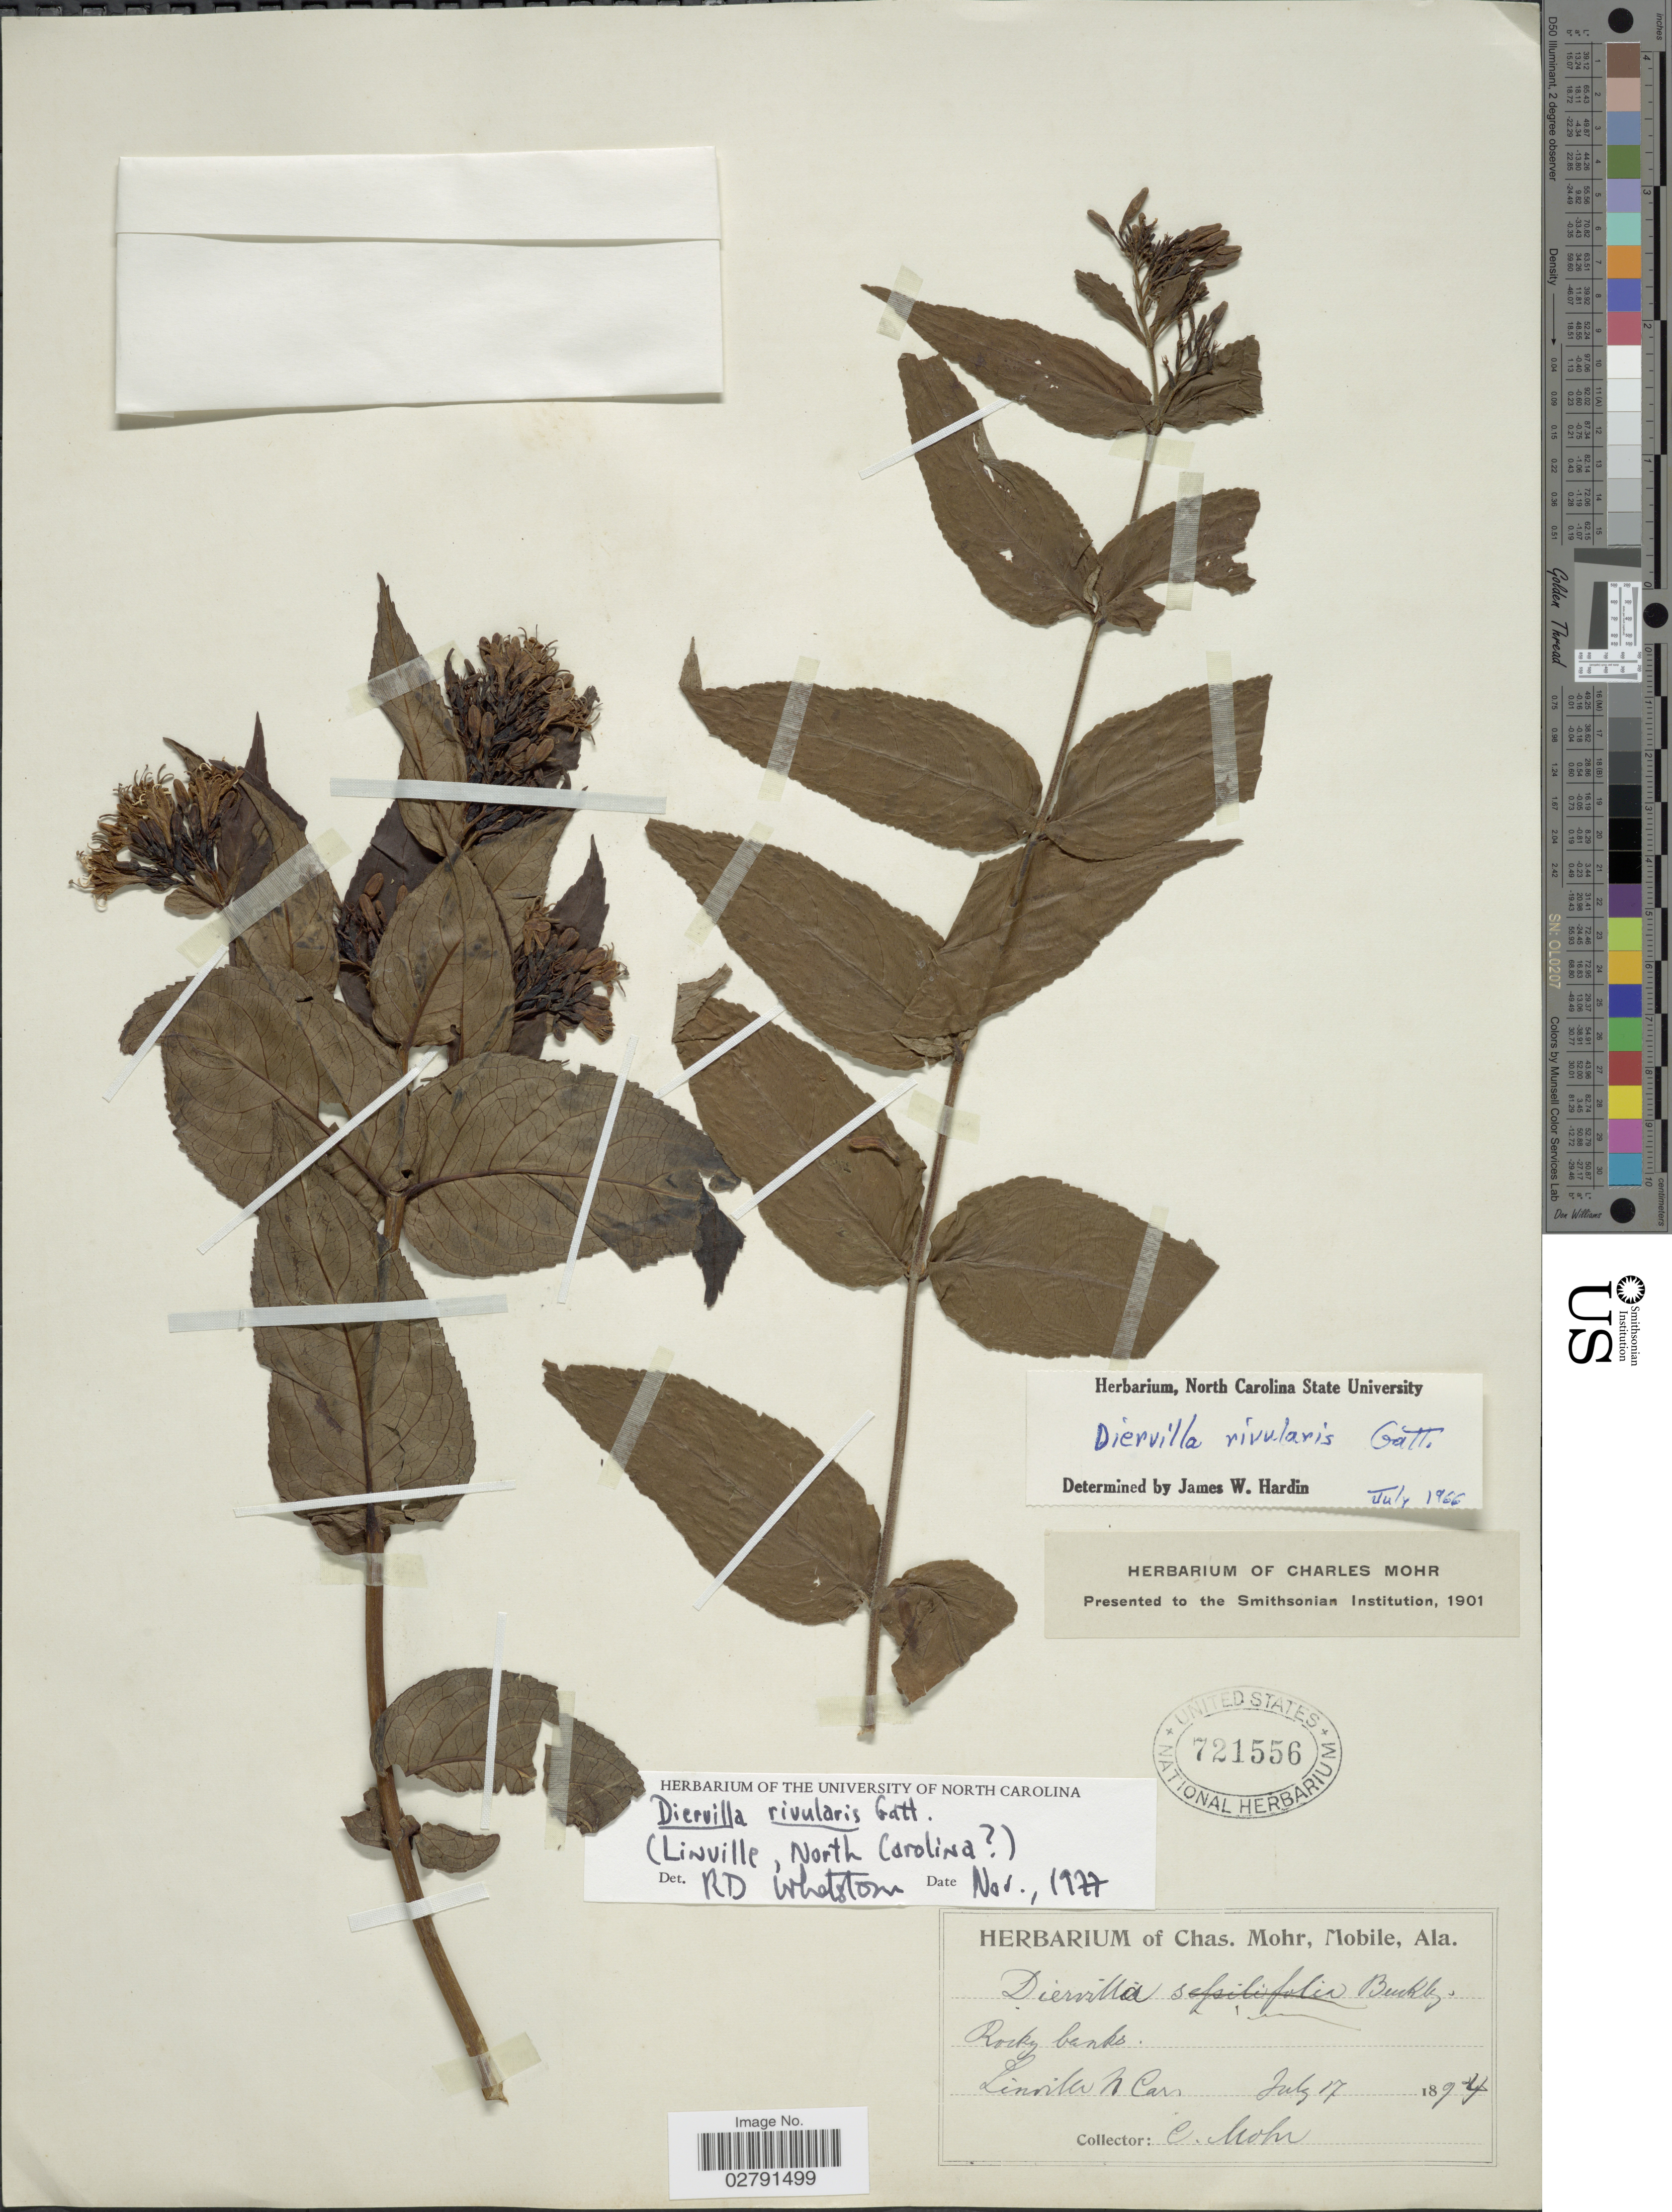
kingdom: Plantae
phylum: Tracheophyta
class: Magnoliopsida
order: Dipsacales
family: Caprifoliaceae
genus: Diervilla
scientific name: Diervilla rivularis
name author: Gatt.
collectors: Mohr, C. T. (herbarium)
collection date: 1894-07-17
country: United States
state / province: North Carolina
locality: Rocky banks, Linville, N. Car.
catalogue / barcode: US 721556